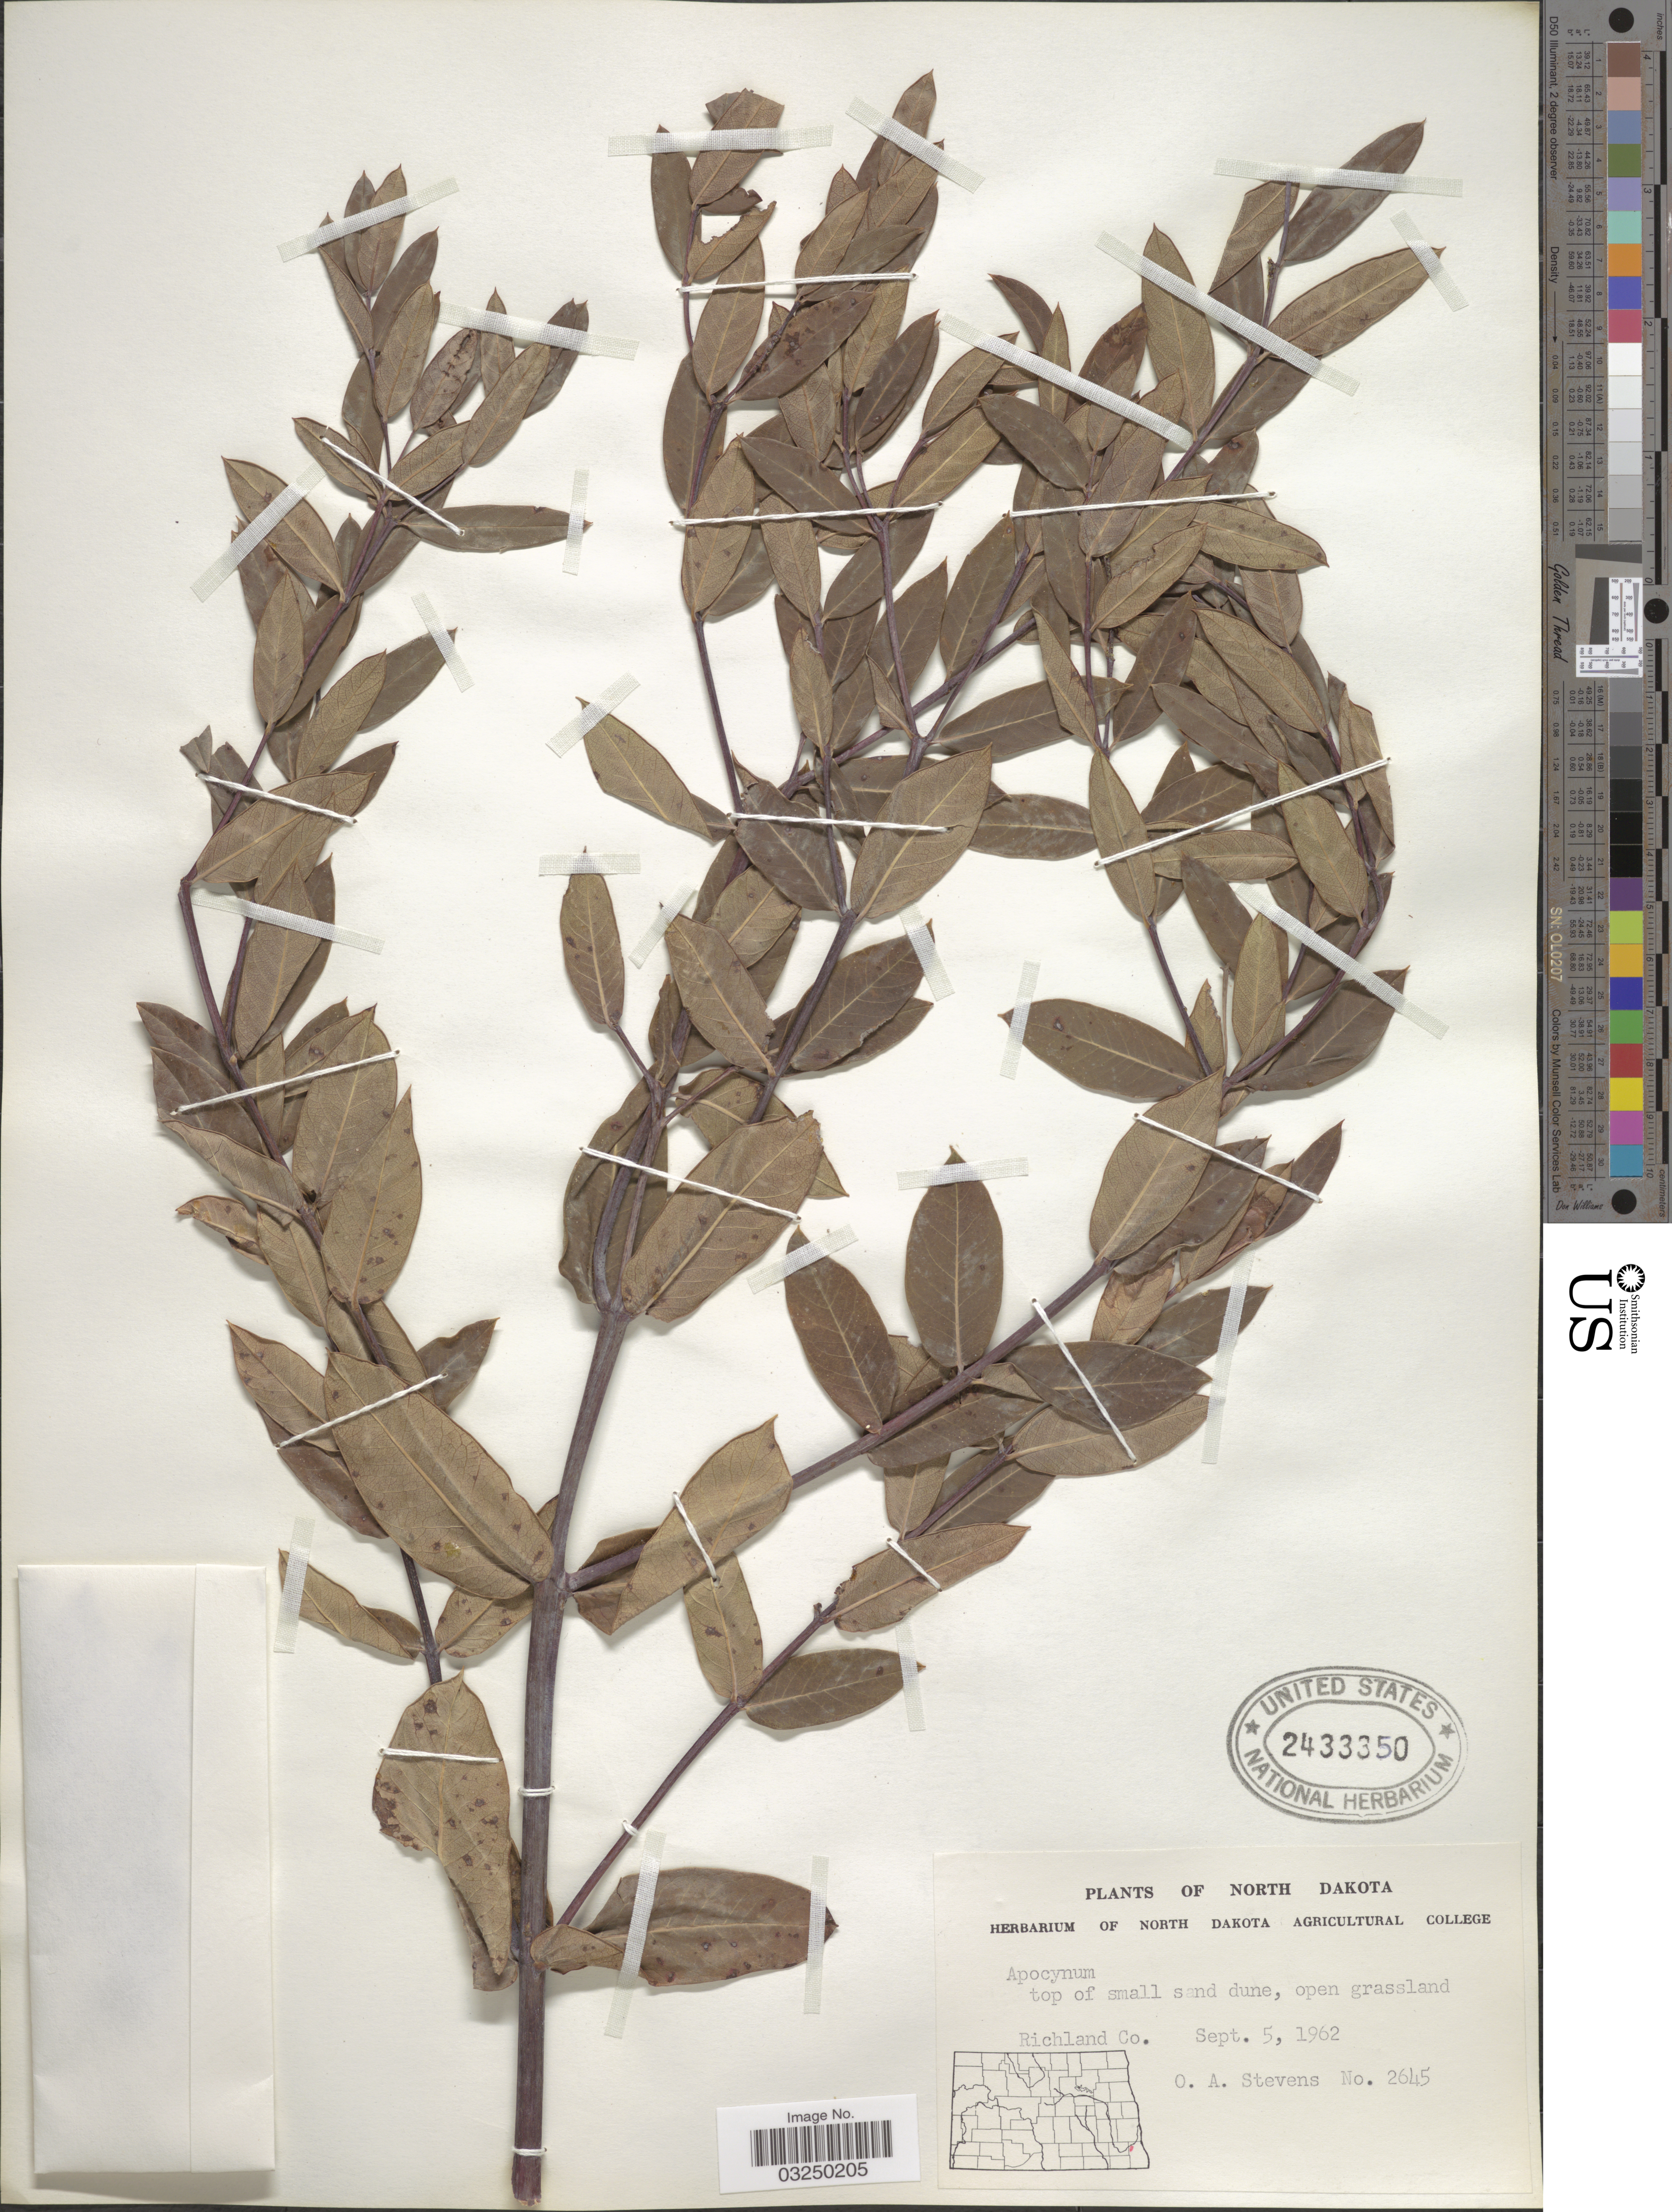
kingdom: Plantae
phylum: Tracheophyta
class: Magnoliopsida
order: Gentianales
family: Apocynaceae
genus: Apocynum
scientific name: Apocynum sp.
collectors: O. A. Stevens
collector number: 2645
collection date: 1962-09-05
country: United States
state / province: North Dakota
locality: Richland Co.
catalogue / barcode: US 2433350